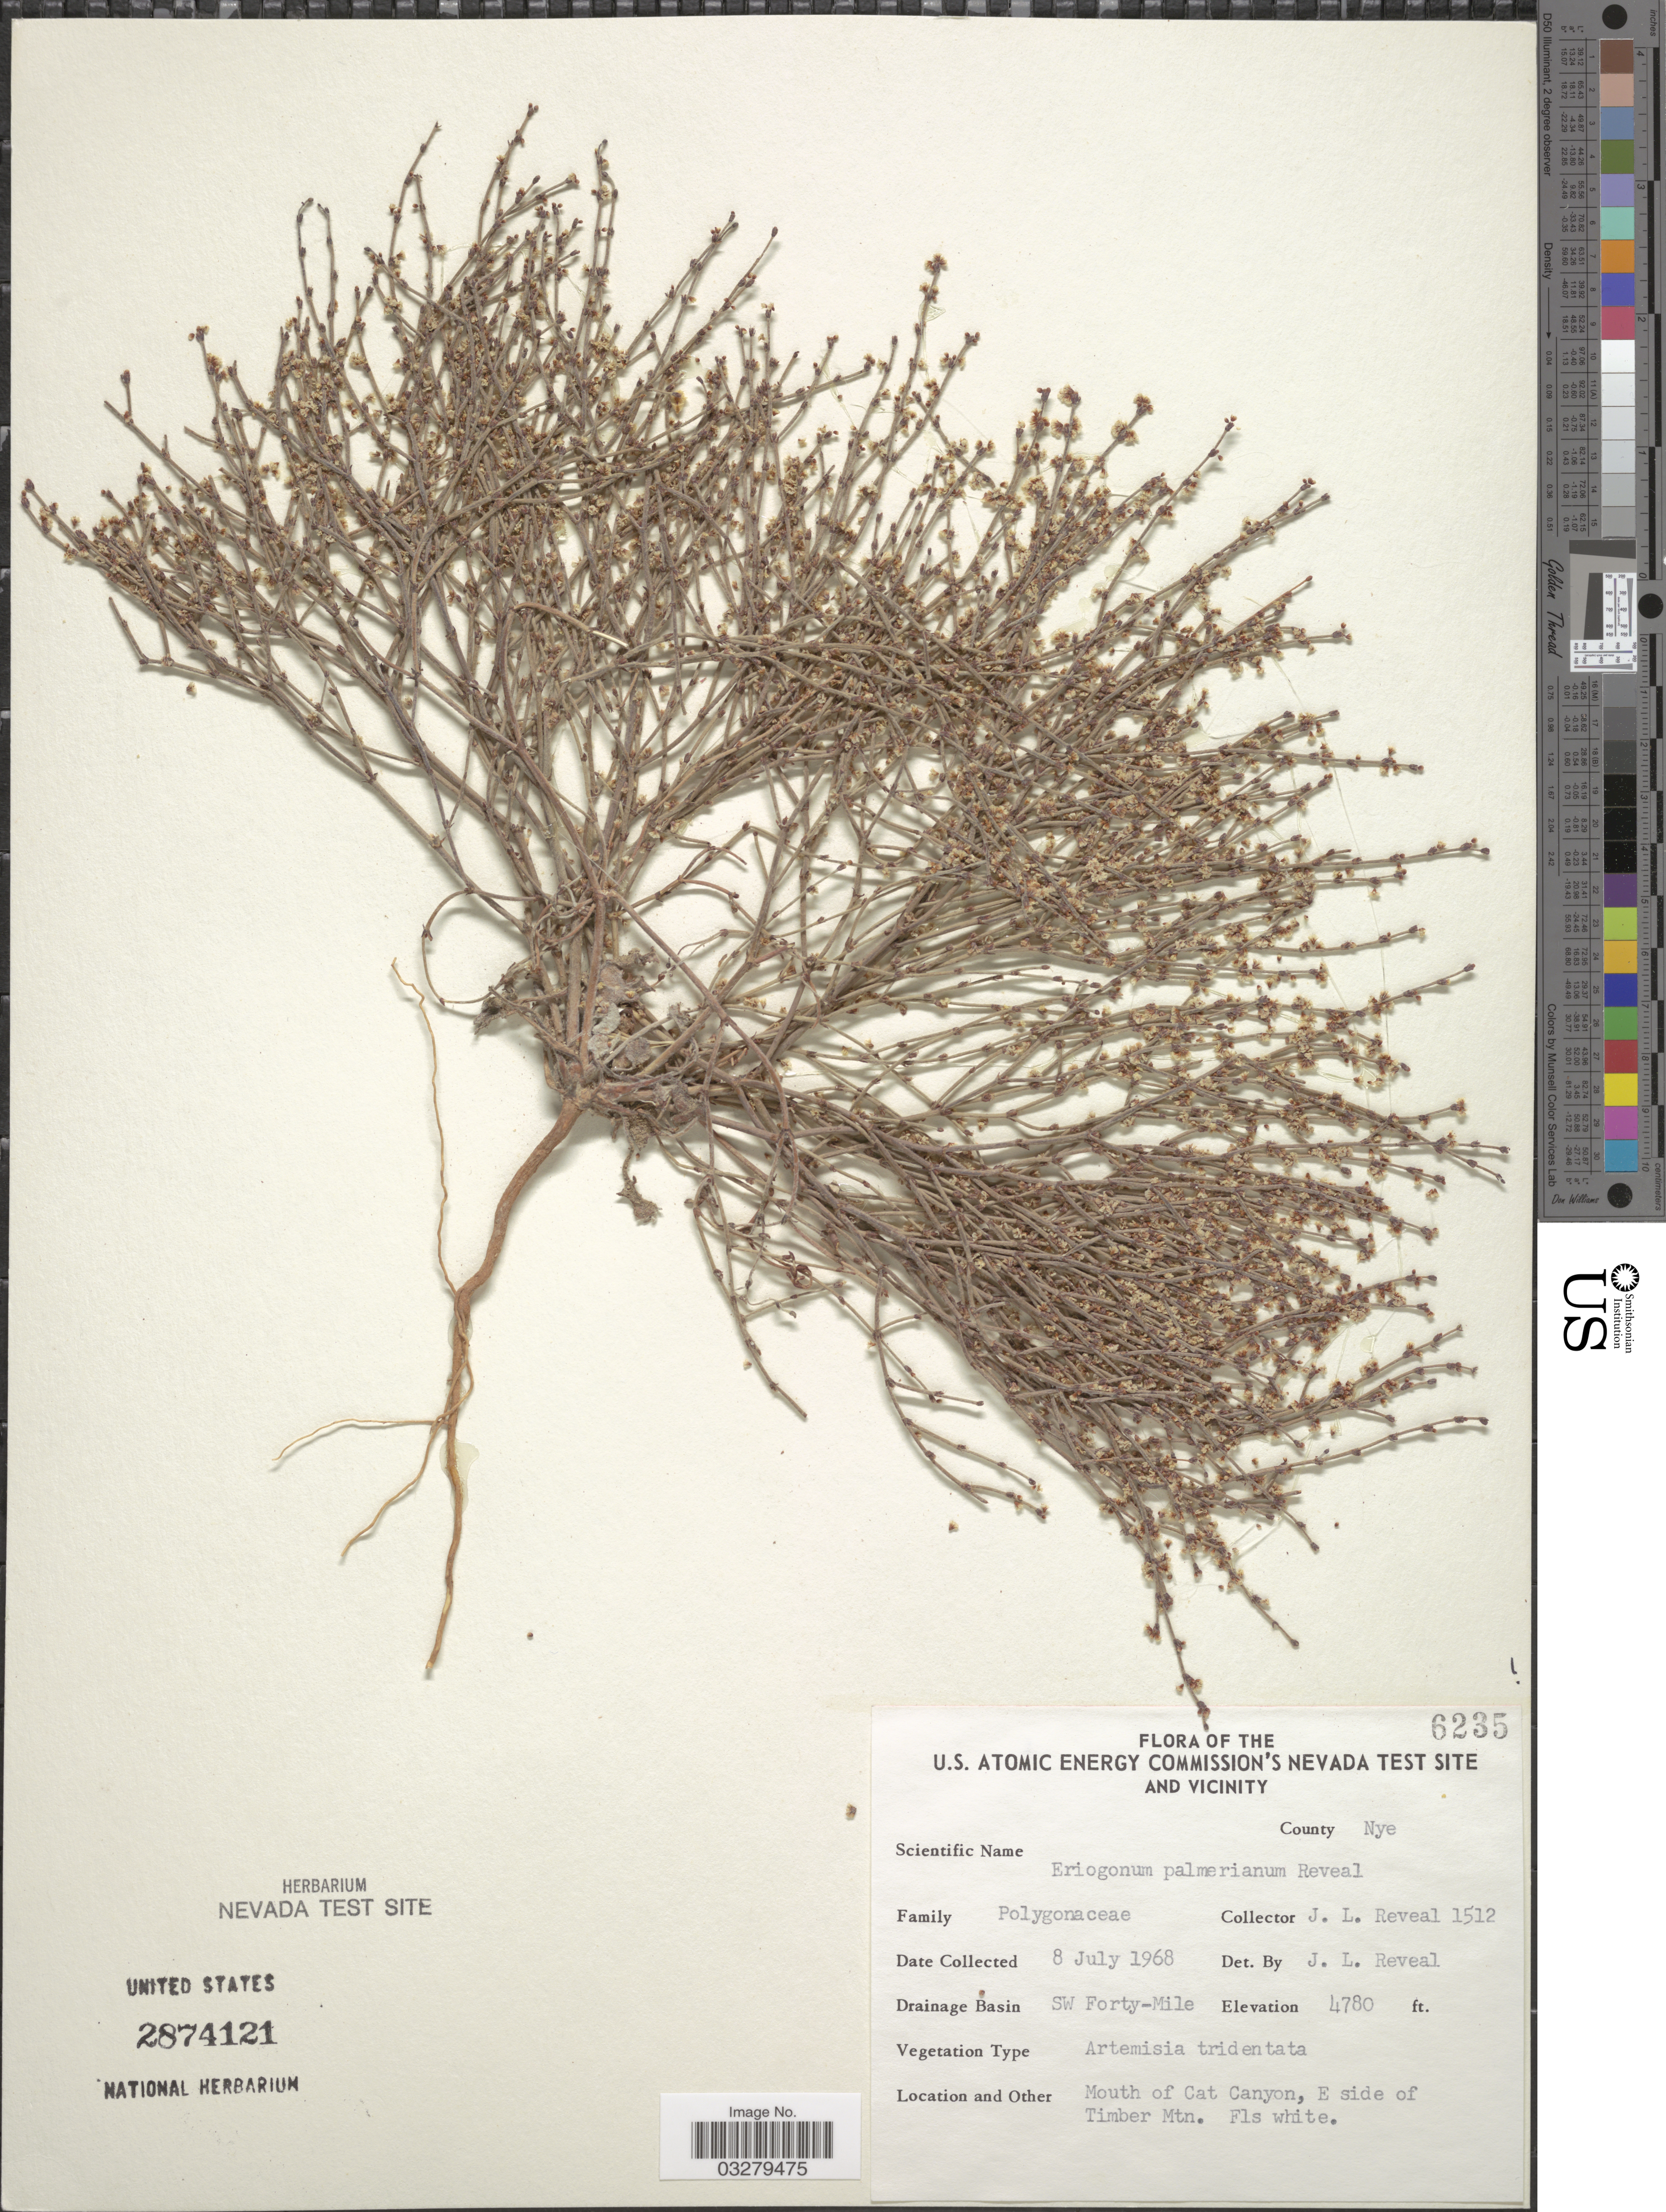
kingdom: Plantae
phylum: Tracheophyta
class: Magnoliopsida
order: Caryophyllales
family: Polygonaceae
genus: Eriogonum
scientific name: Eriogonum palmerianum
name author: Reveal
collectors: J. L. Reveal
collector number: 1512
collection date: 1968-07-08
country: United States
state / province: Nevada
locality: U.S. Atomic Energy Commission's Nevada Test Site and vicinity, County Nye, Drainage Basin SW Forty-Mile, Mouth of Cat Canyon, E side of Timber Mtn.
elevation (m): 1457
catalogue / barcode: US 2874121